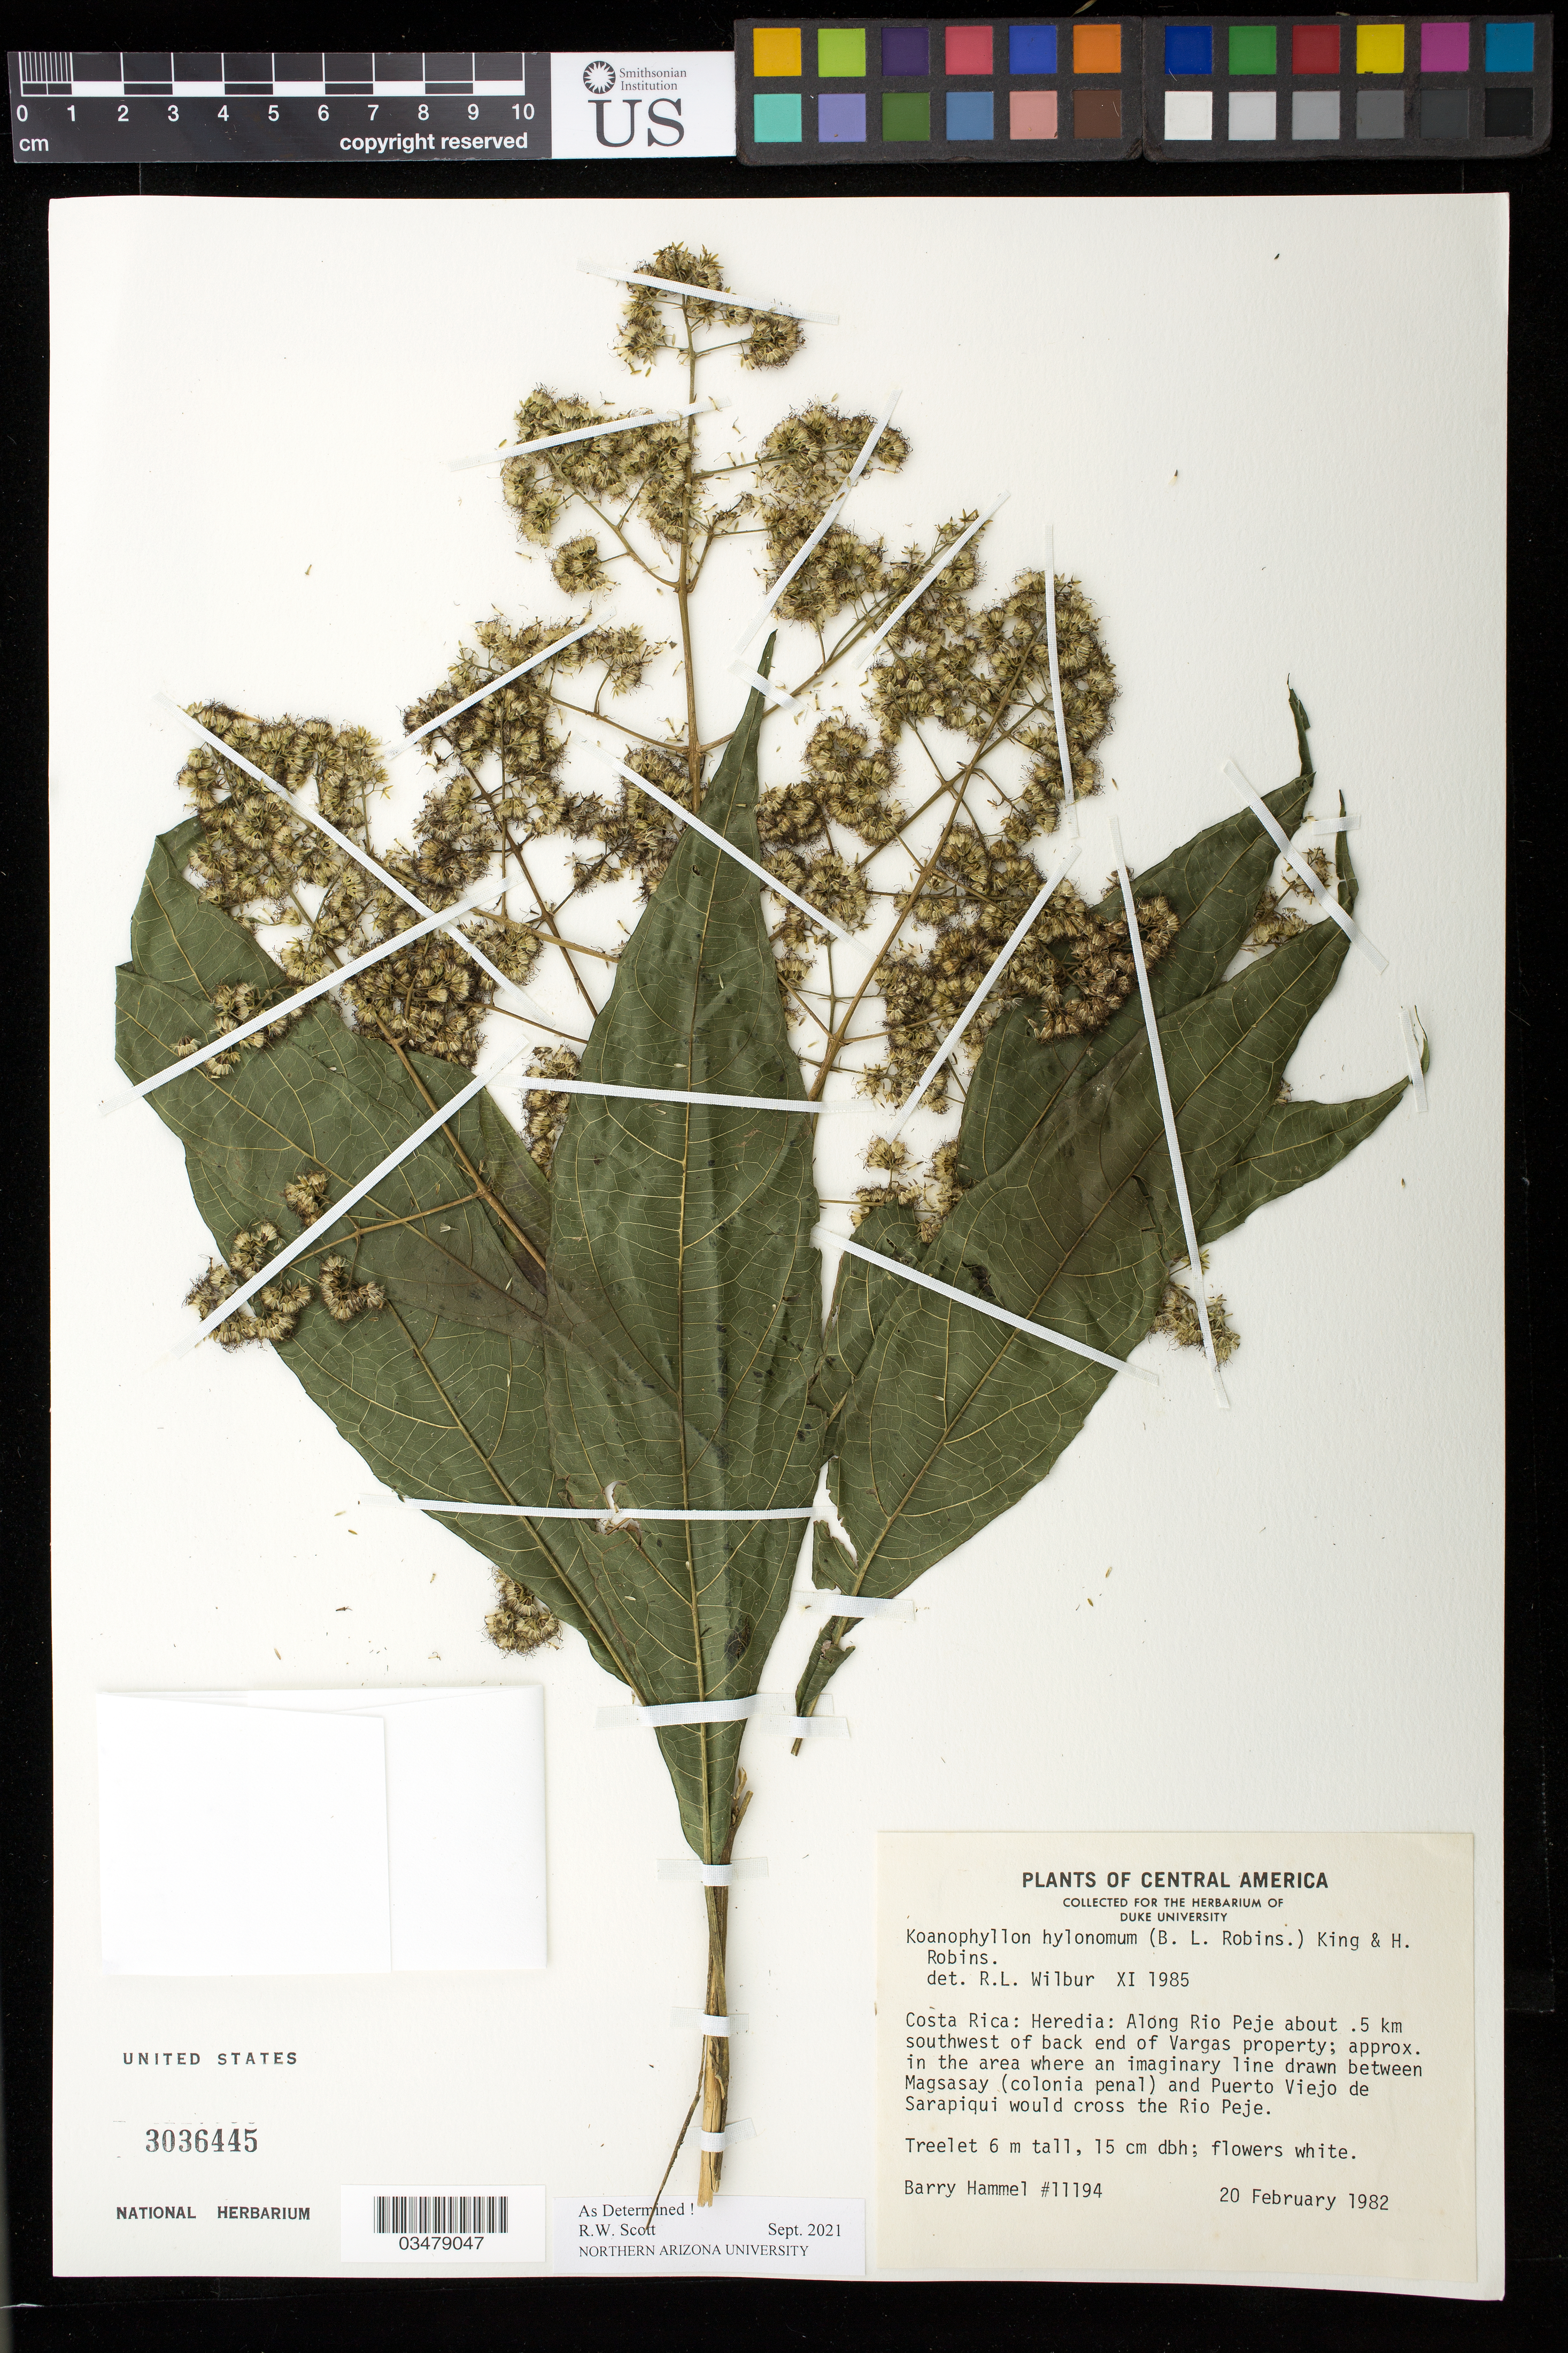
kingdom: Plantae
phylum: Tracheophyta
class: Magnoliopsida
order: Asterales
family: Asteraceae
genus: Koanophyllon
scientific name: Koanophyllon hylonoma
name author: (B.L. Rob.) R.M. King & H. Rob.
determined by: Scott, R. W.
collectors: B. Hammel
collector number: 11194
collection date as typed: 20 Feb 1982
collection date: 1982-02-20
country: Costa Rica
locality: Along Rio Peje about 0.5 km SW of back end of Vargas property; approx. in the area where Rio Peje. (an imaginary line drawn between Magsasay (colonia penal) and Puerto Viejo de Sarapiqui would cross the Rio Peje.)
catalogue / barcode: US 3036445